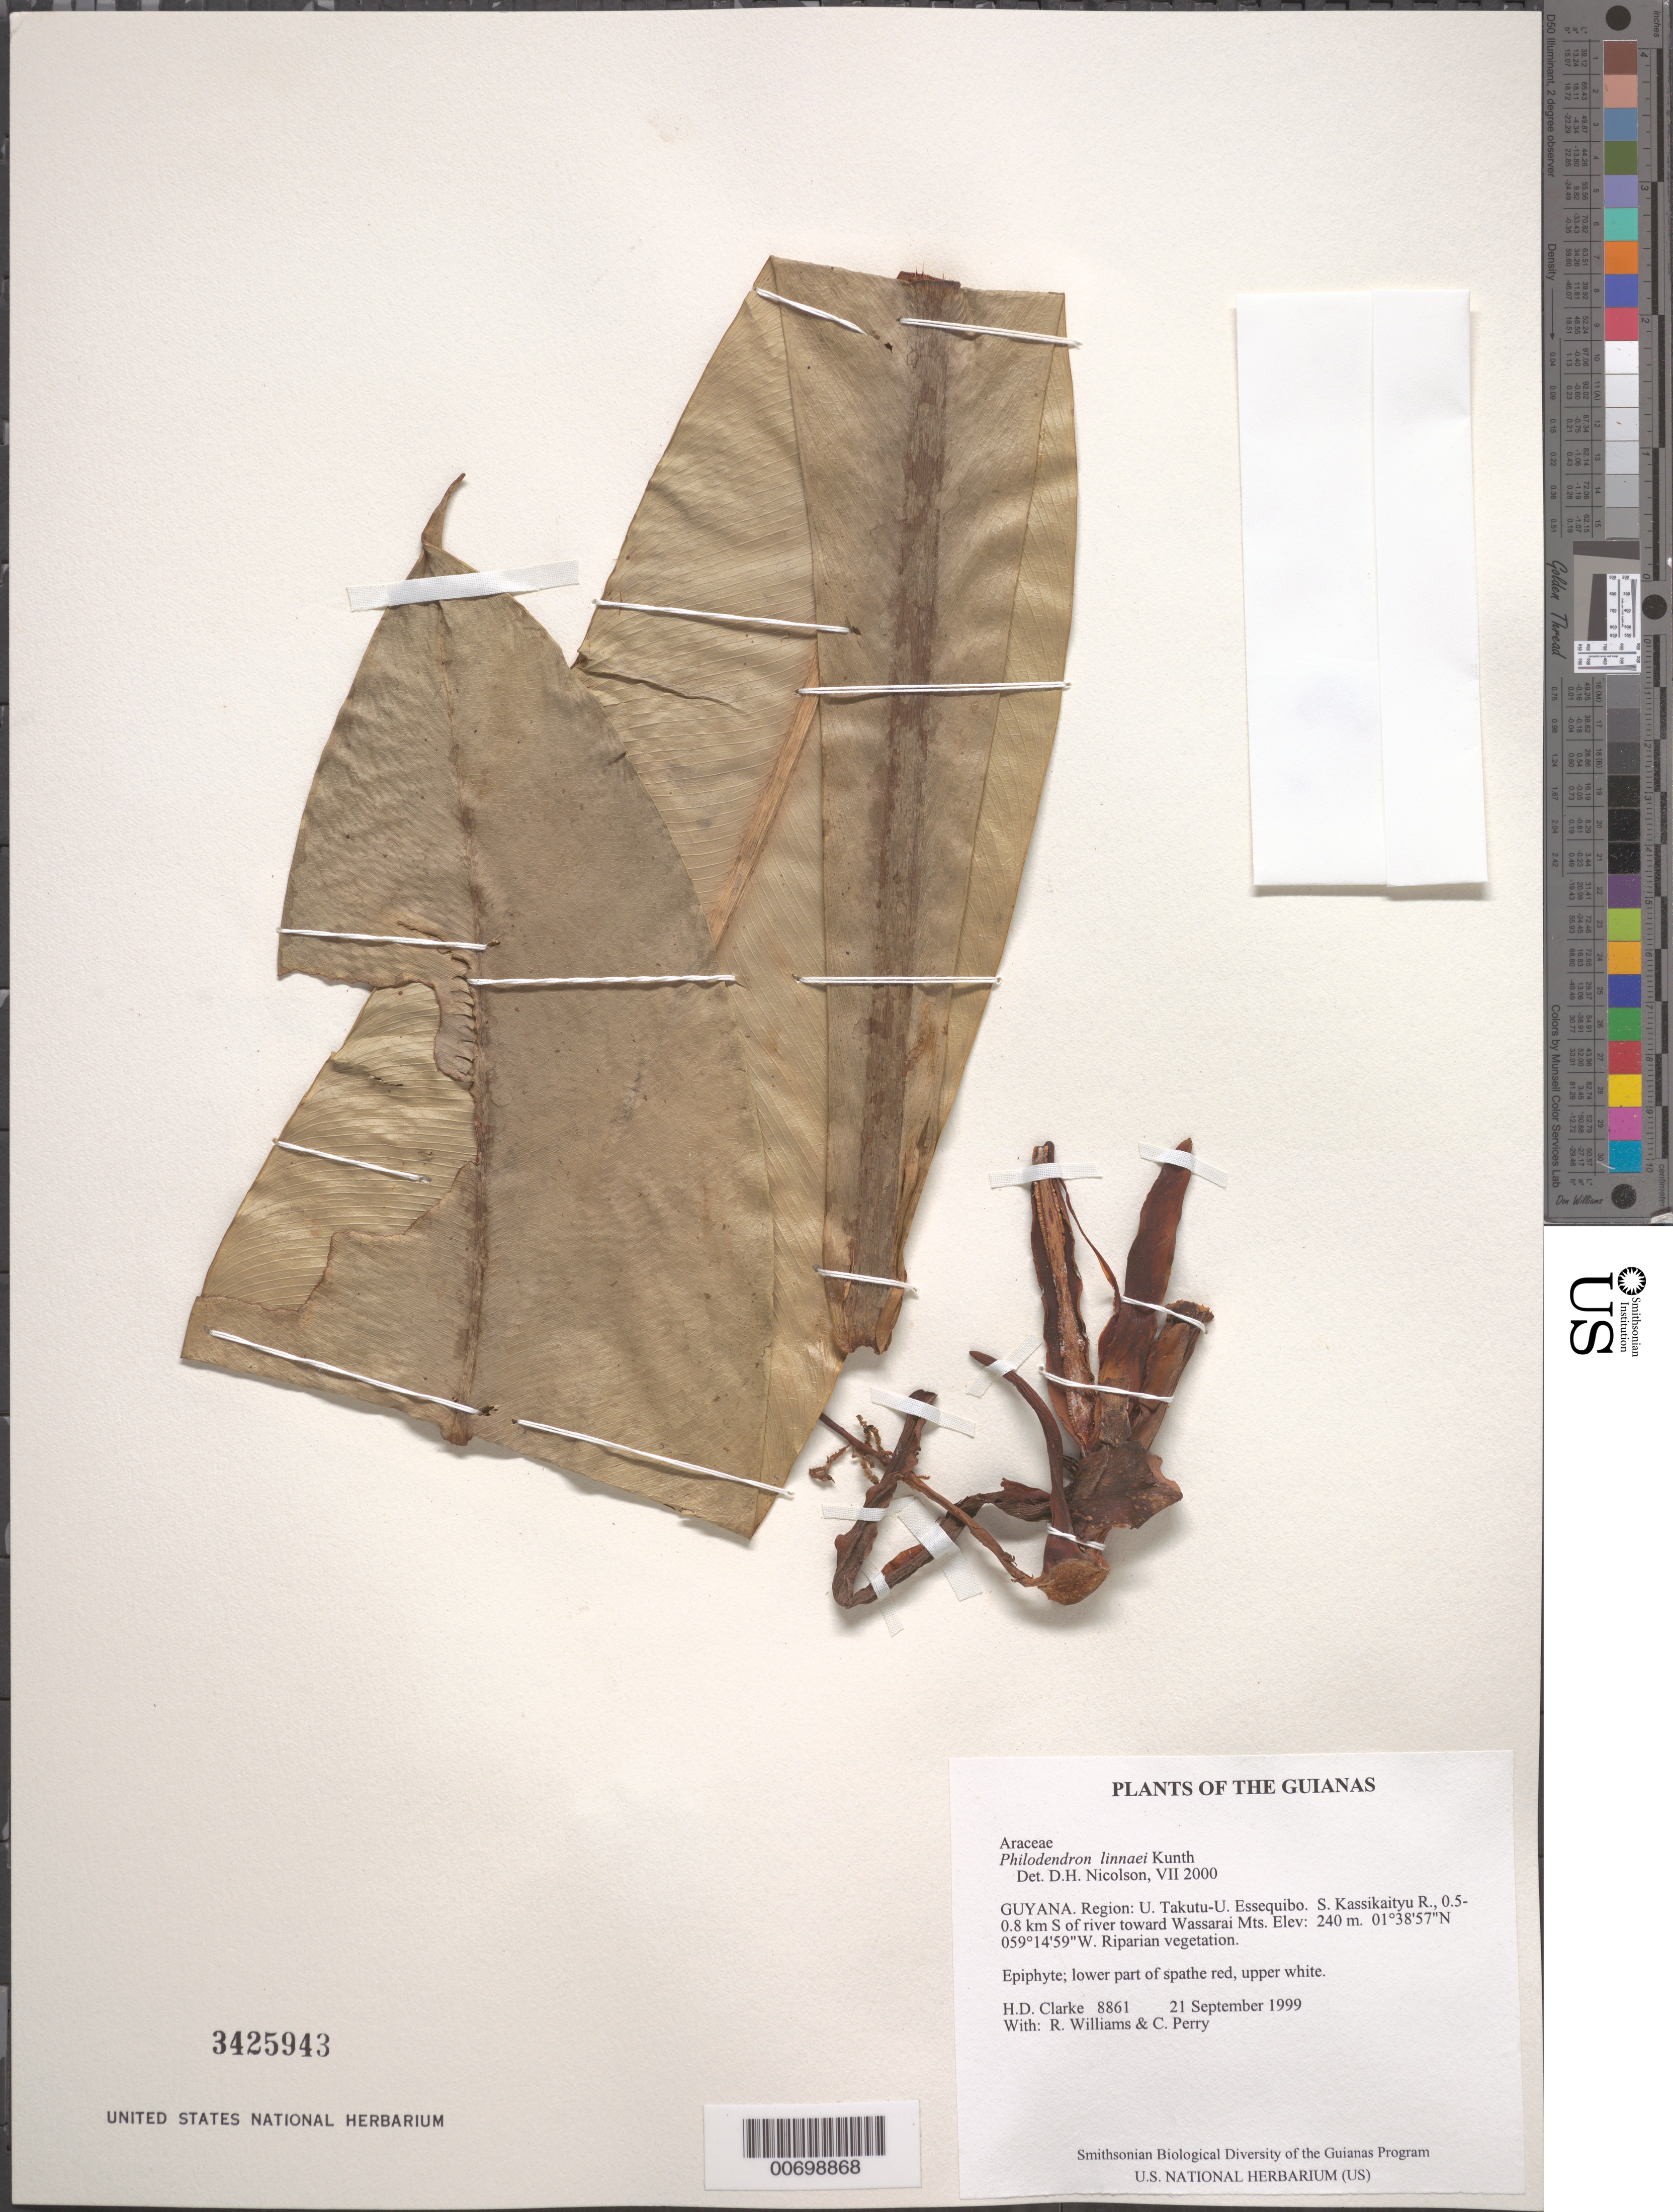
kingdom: Plantae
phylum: Tracheophyta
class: Liliopsida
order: Alismatales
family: Araceae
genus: Philodendron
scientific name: Philodendron linnaei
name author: Kunth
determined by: Nicolson, Dan H.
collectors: H. D. Clarke, R. Williams & C. Perry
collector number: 8861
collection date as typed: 21 September 1999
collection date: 1999-09-21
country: Guyana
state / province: U. Takutu-U. Essequibo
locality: S. Kassikaityu R., 0.5-0.8 km S of river toward Wassarai Mts.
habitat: Riparian vegetation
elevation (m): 240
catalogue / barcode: US 3425943